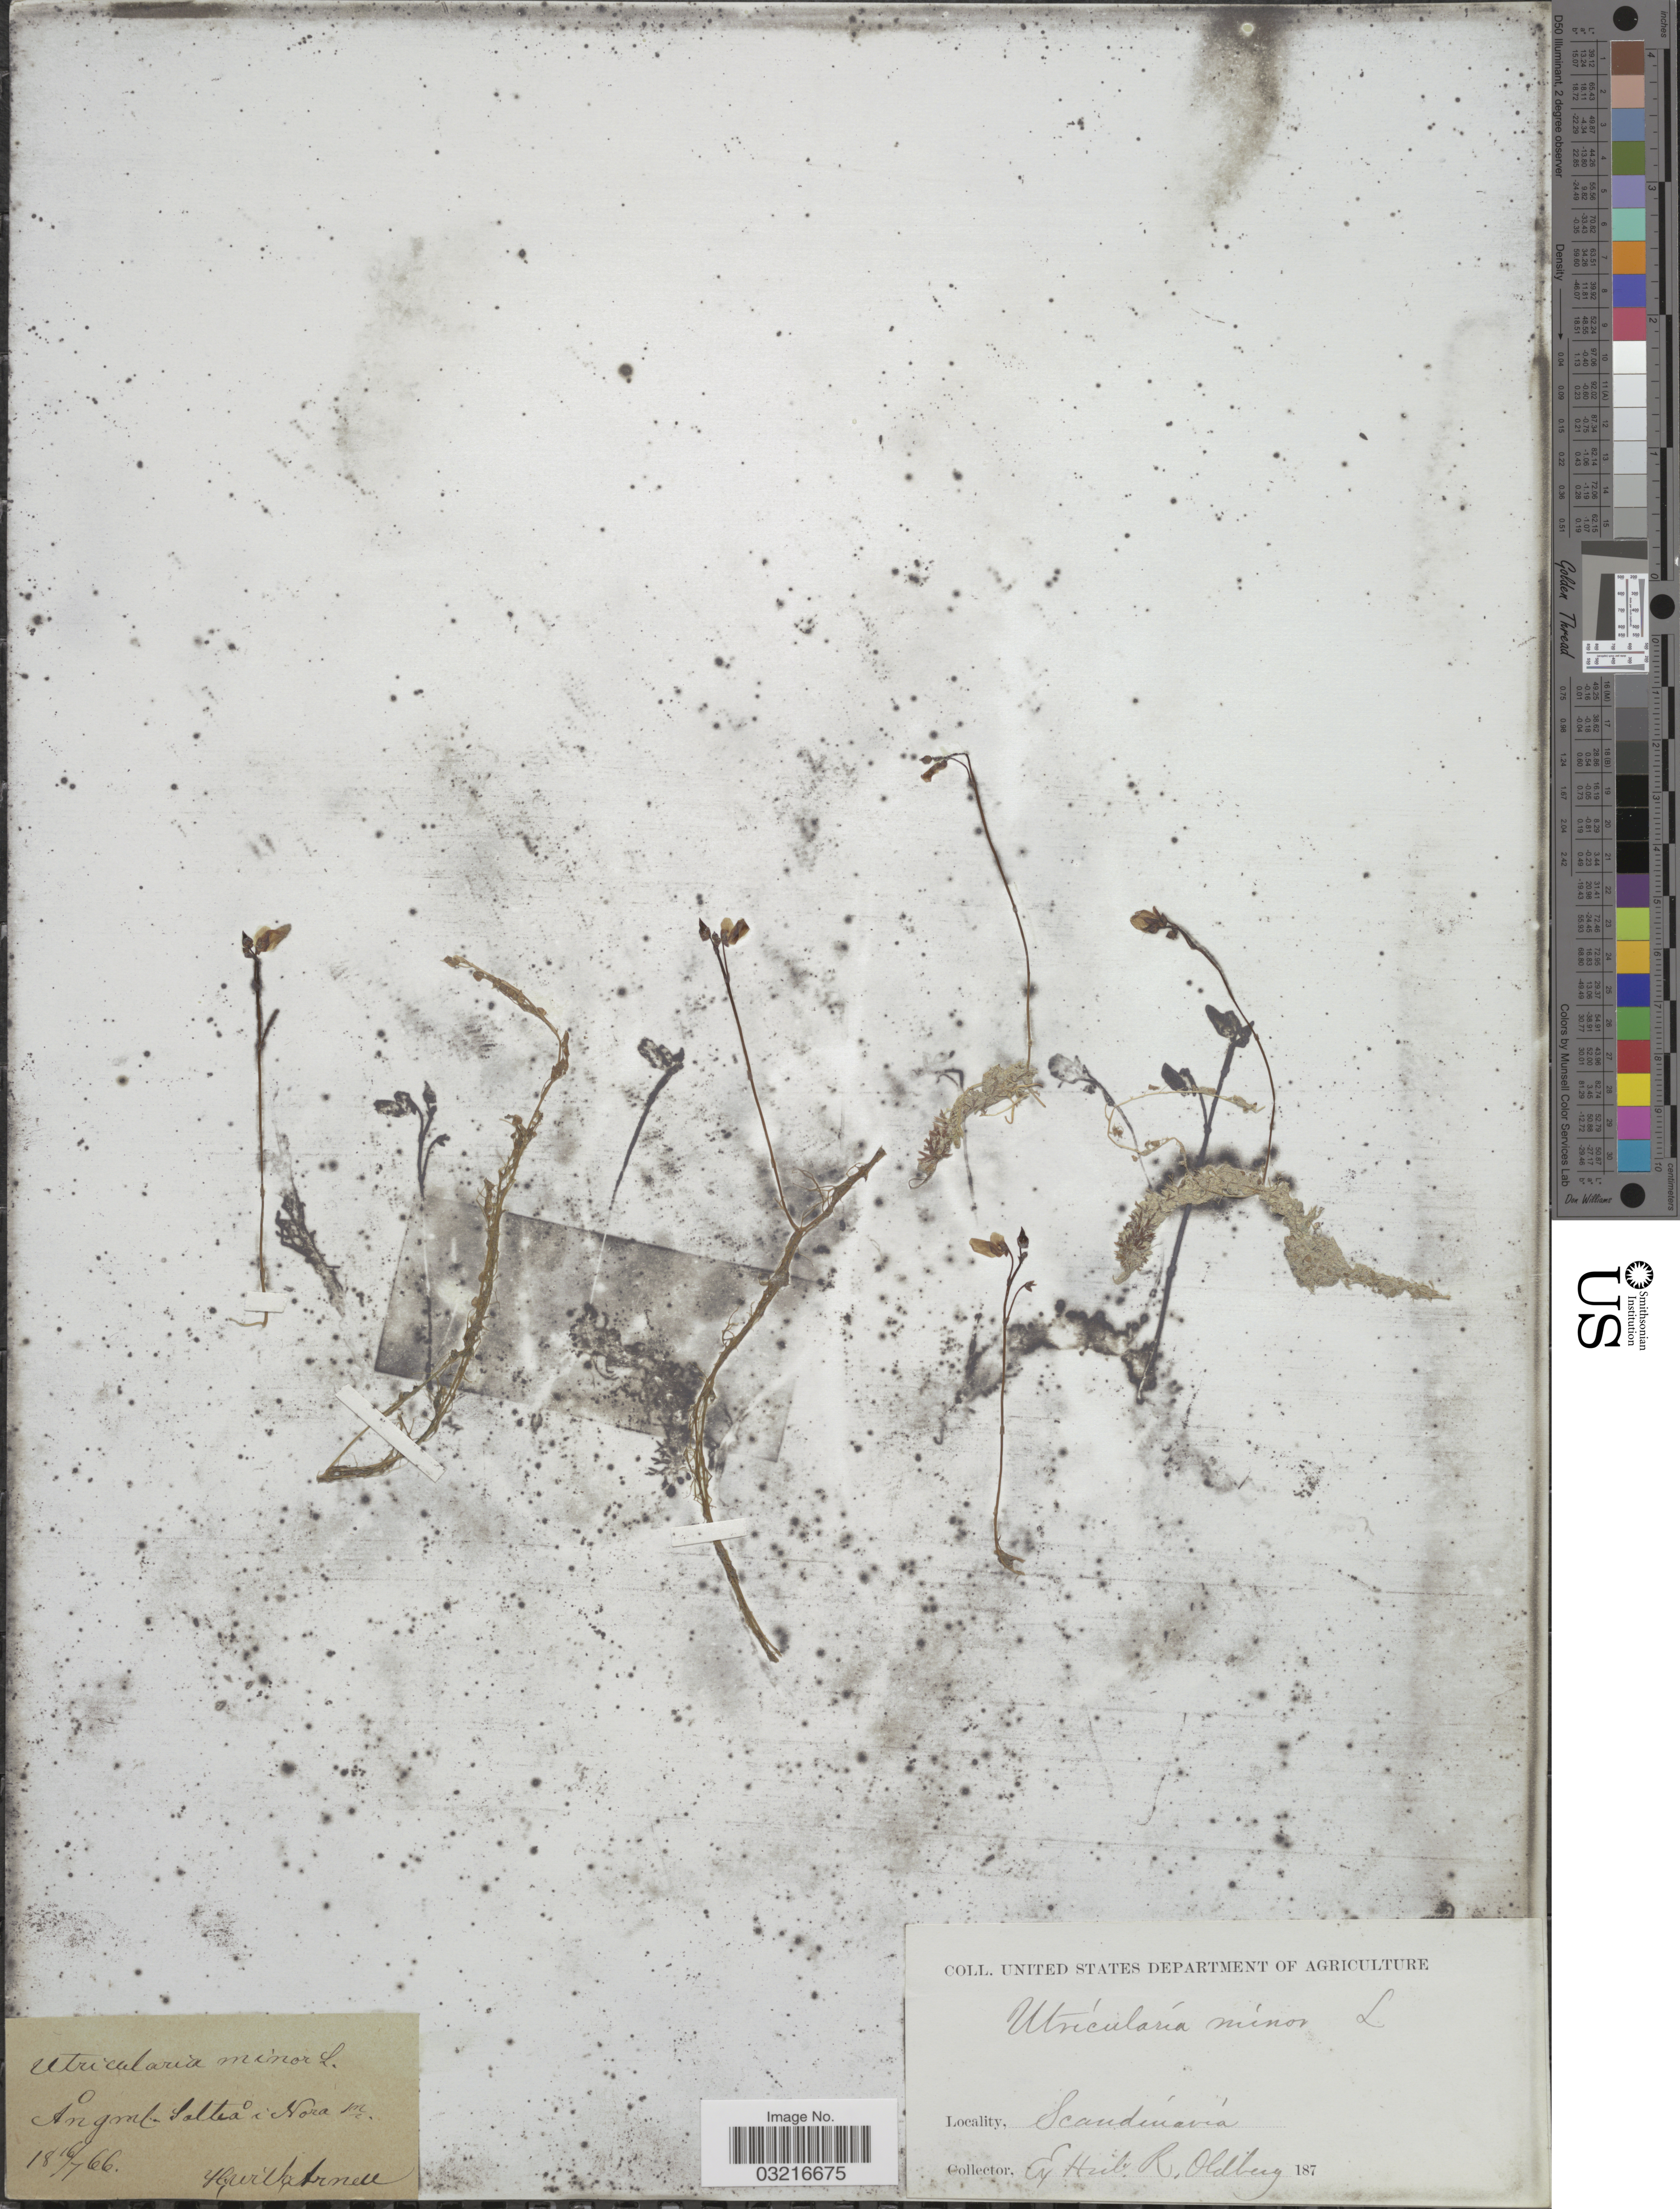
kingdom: Plantae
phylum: Tracheophyta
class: Magnoliopsida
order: Lamiales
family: Lentibulariaceae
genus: Utricularia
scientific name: Utricularia minor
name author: L.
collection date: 1866-07-16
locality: Scandinavia. Angml salba a Nora M. [interpreted]